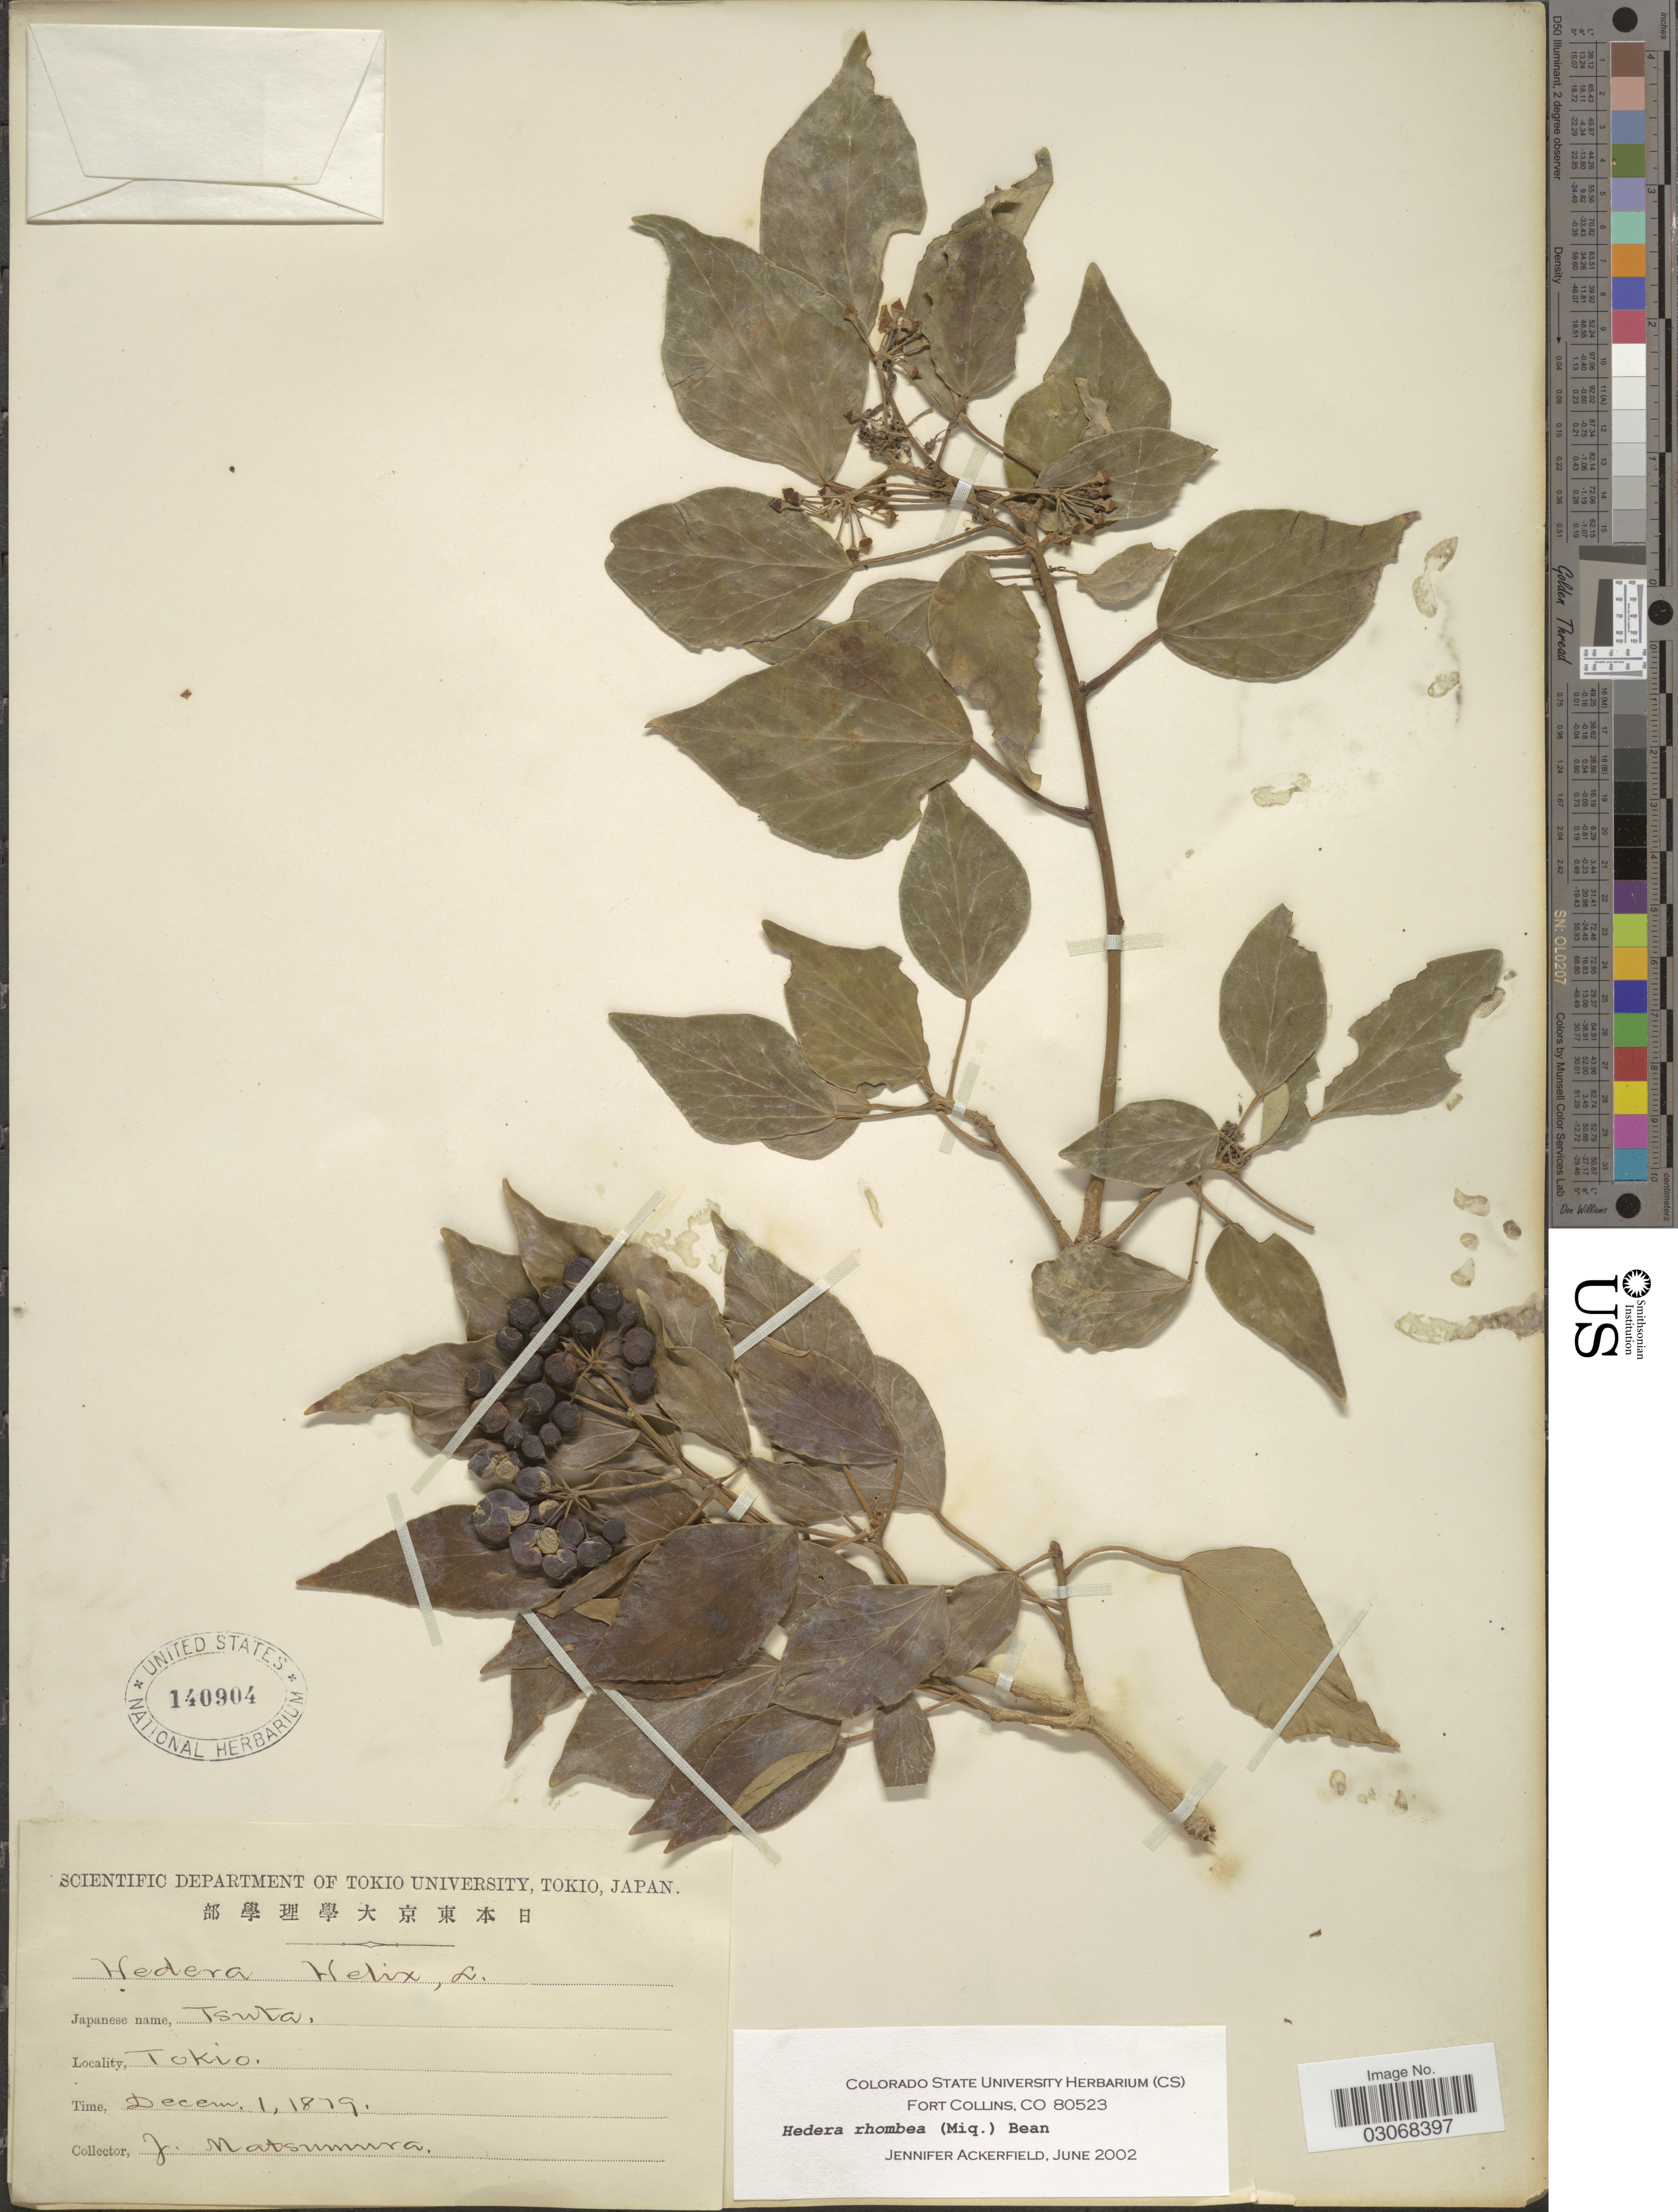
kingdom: Plantae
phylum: Tracheophyta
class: Magnoliopsida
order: Apiales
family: Araliaceae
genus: Hedera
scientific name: Hedera rhombea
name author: (Miq.) Bean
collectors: J. Matsumura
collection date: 1879-12-01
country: Japan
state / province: Tokyo, Federal City of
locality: Tokio.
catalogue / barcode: US 140904